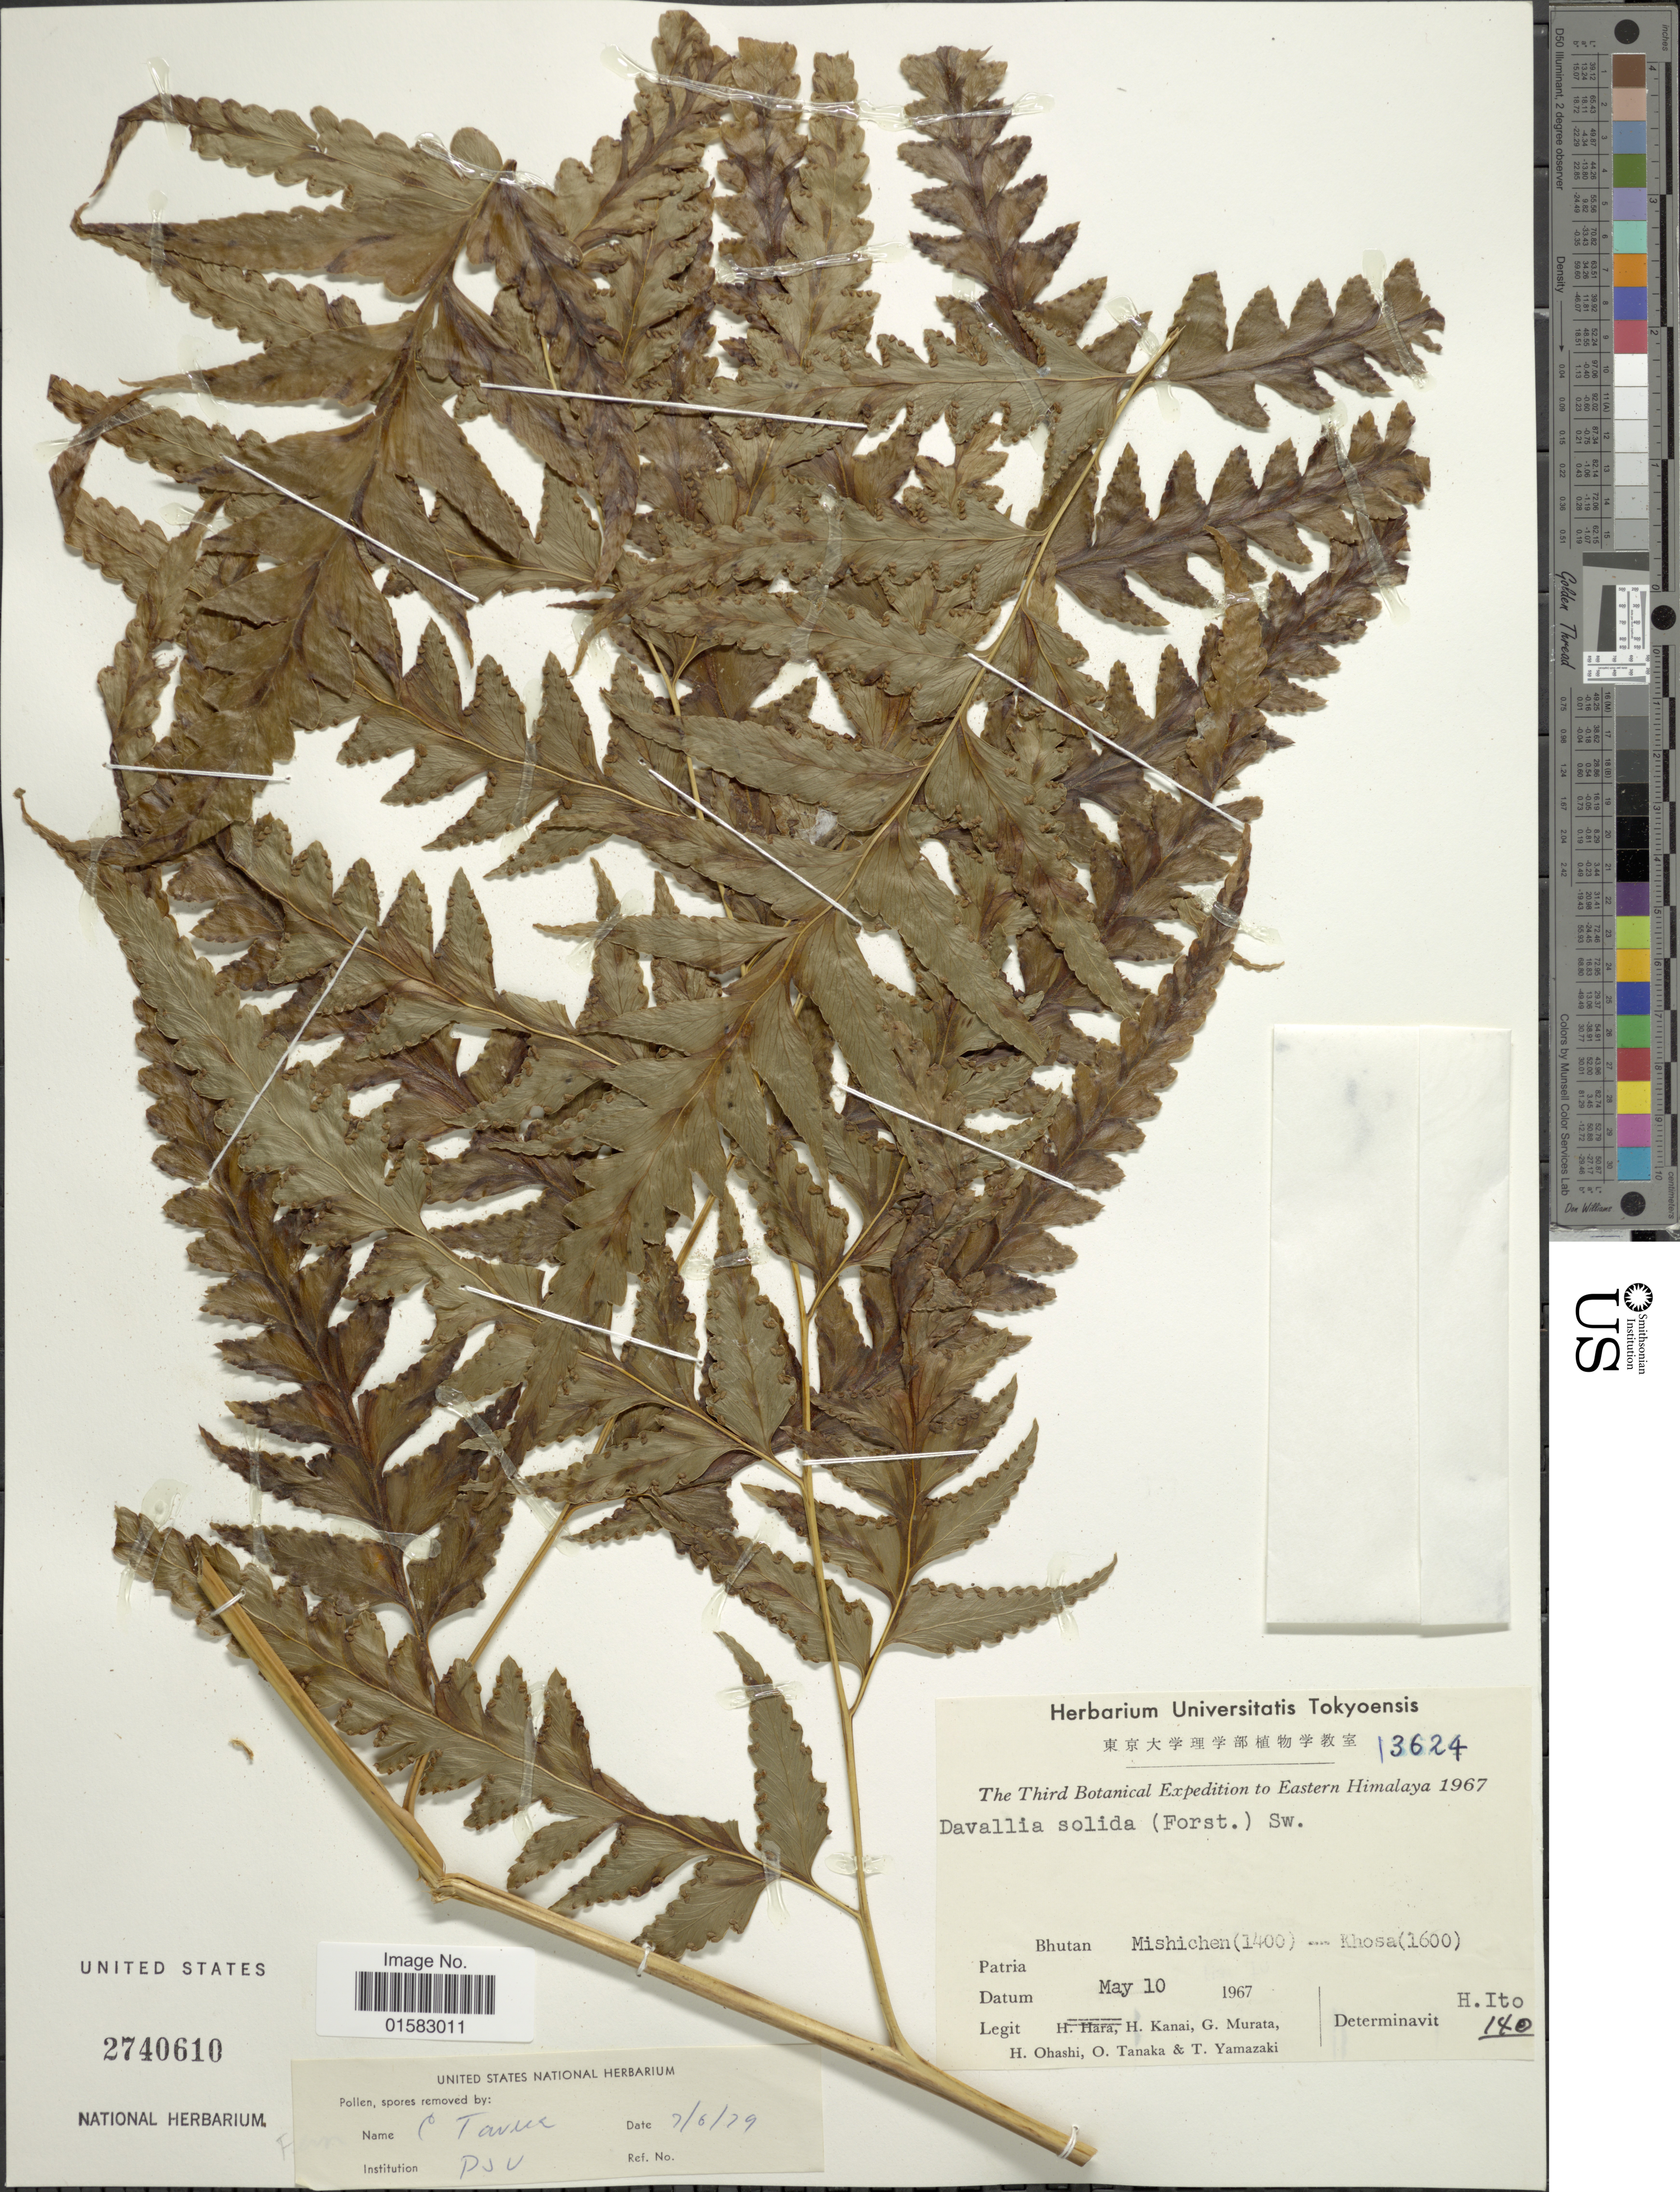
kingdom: Plantae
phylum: Tracheophyta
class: Polypodiopsida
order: Polypodiales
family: Davalliaceae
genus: Davallia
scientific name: Davallia solida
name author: (G. Forst.) Sw.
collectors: H. Kanai, G. Murata, H. Ohashi, O. Tanaka & T. Yamazaki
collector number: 3624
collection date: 1967-05-10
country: Bhutan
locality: Bhutan, Mishichen-khosa, The Third Botanical Expedition to Eastern Himalaya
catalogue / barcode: US 240610